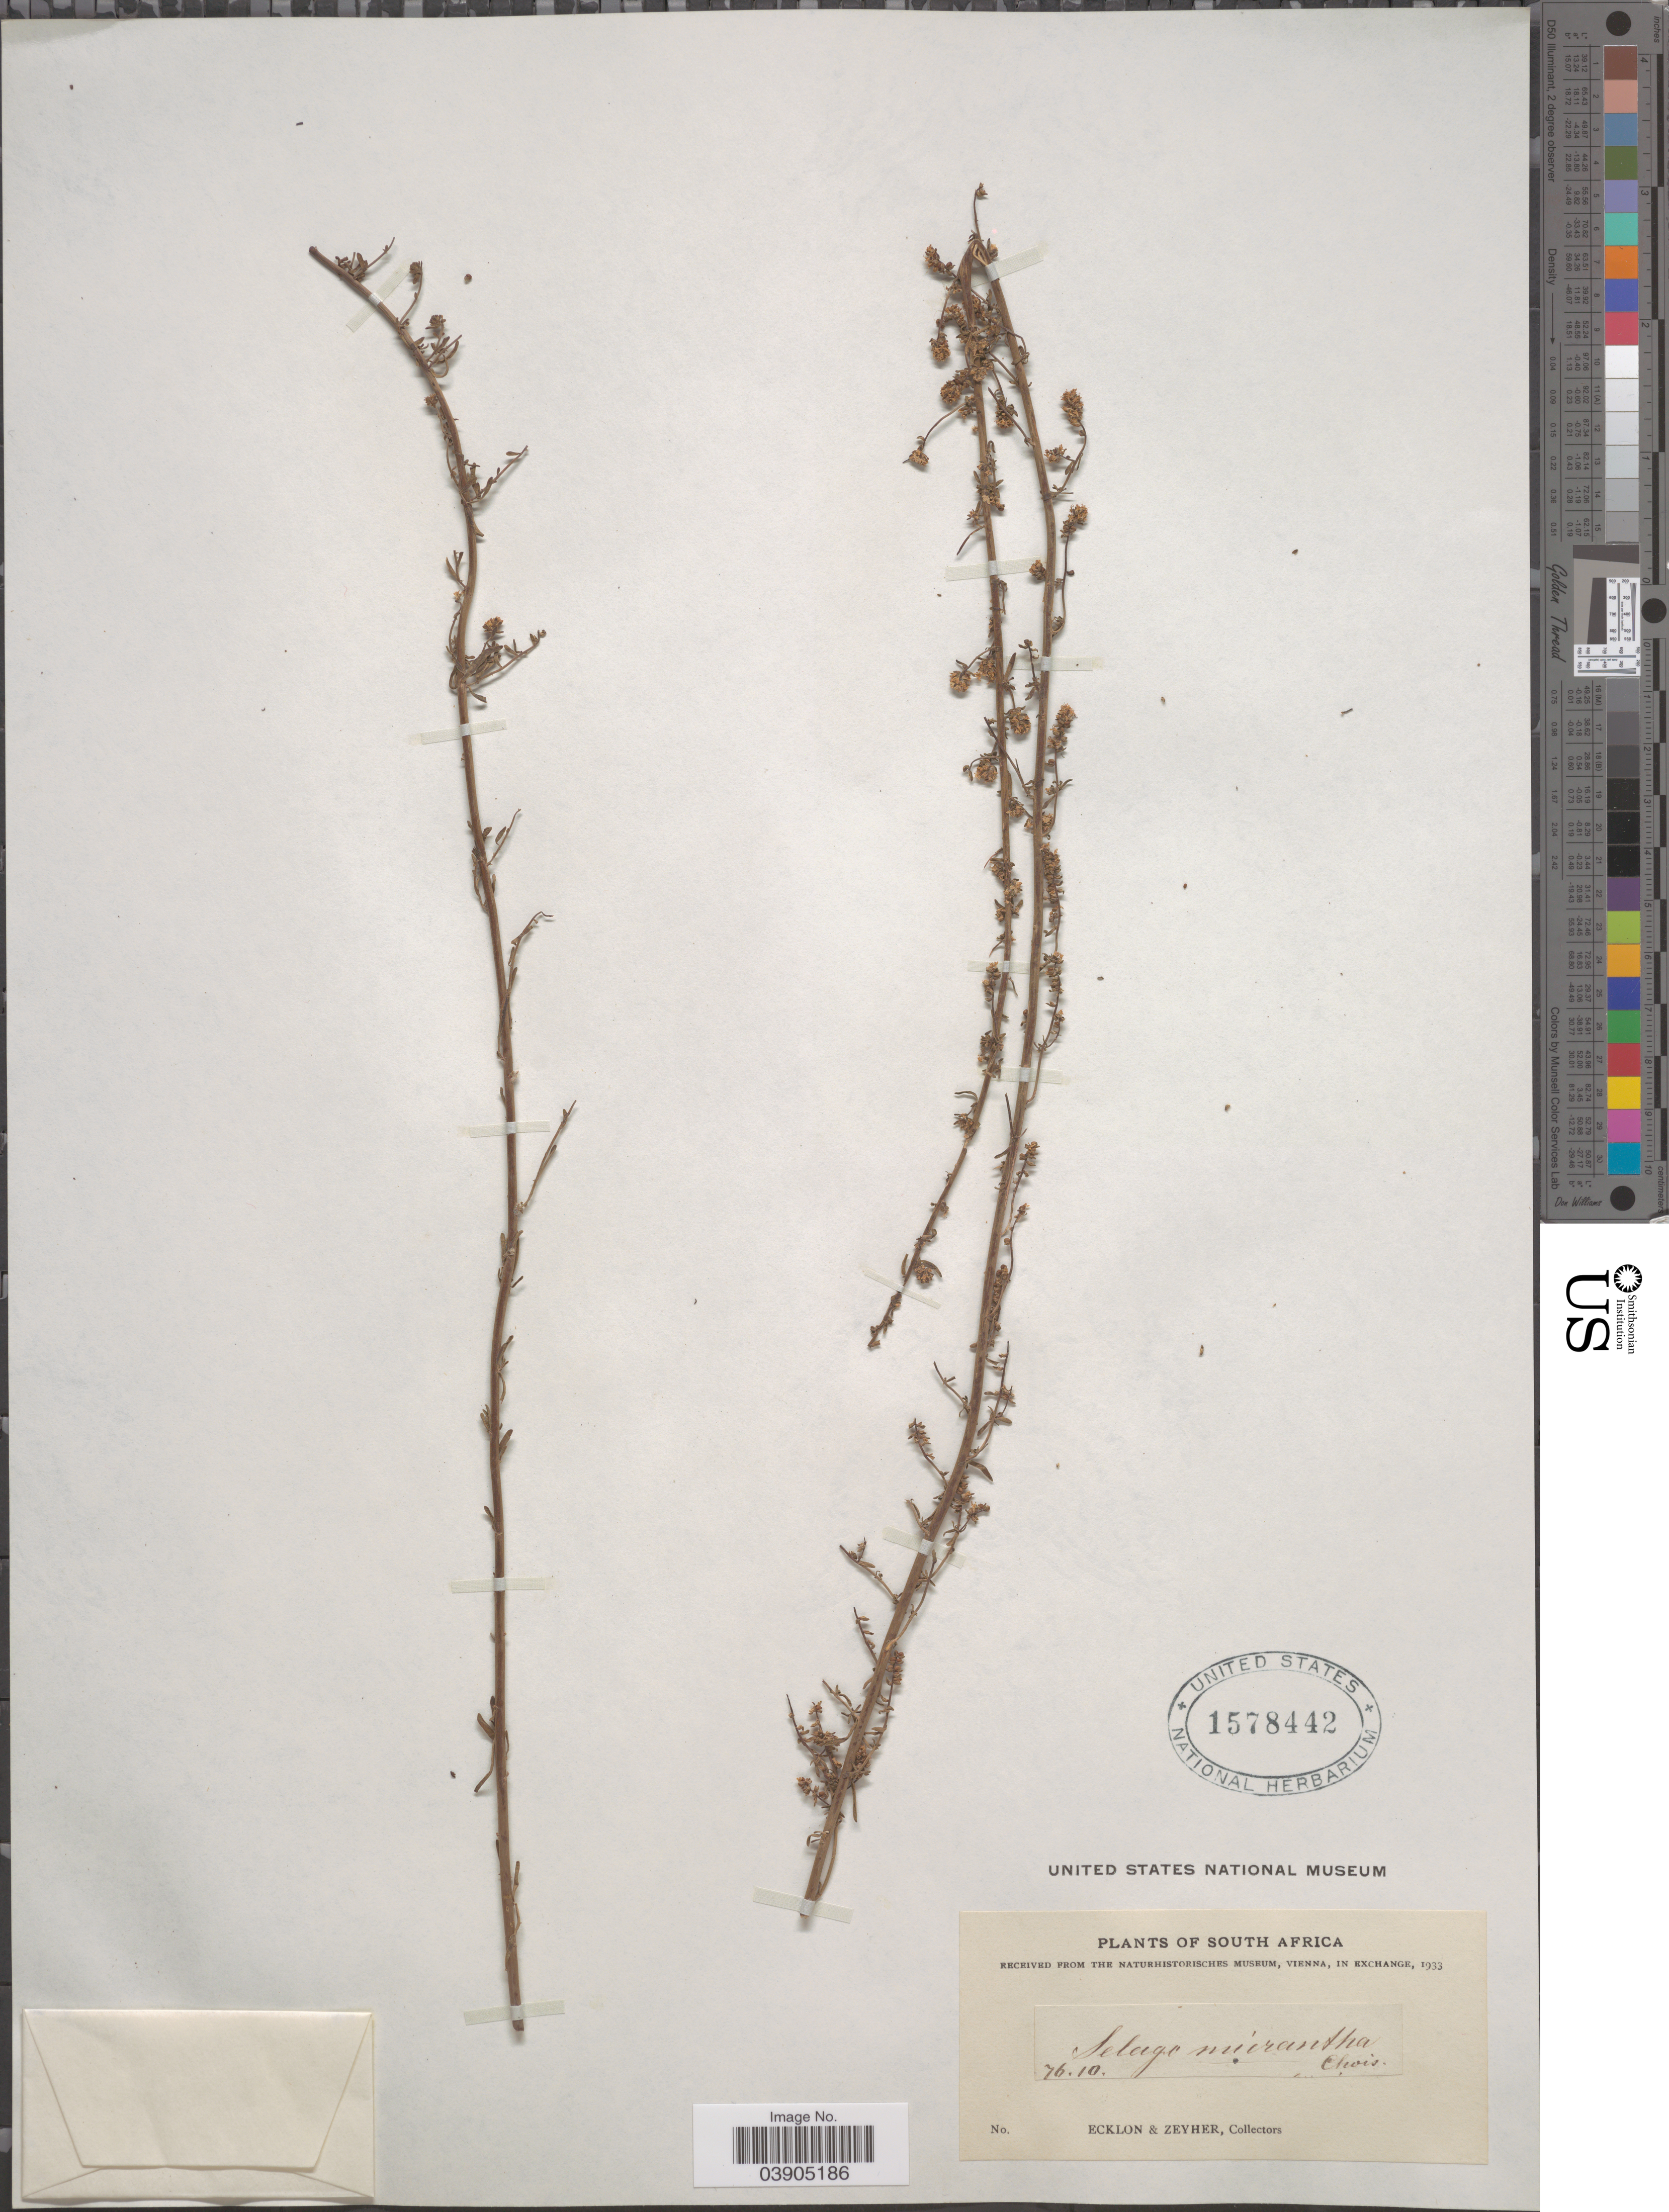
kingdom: Plantae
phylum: Tracheophyta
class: Magnoliopsida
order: Lamiales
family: Scrophulariaceae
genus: Selago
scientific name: Selago micrantha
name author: Choisy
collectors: -. Ecklon & -. Zeyher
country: South Africa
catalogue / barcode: US 1578442